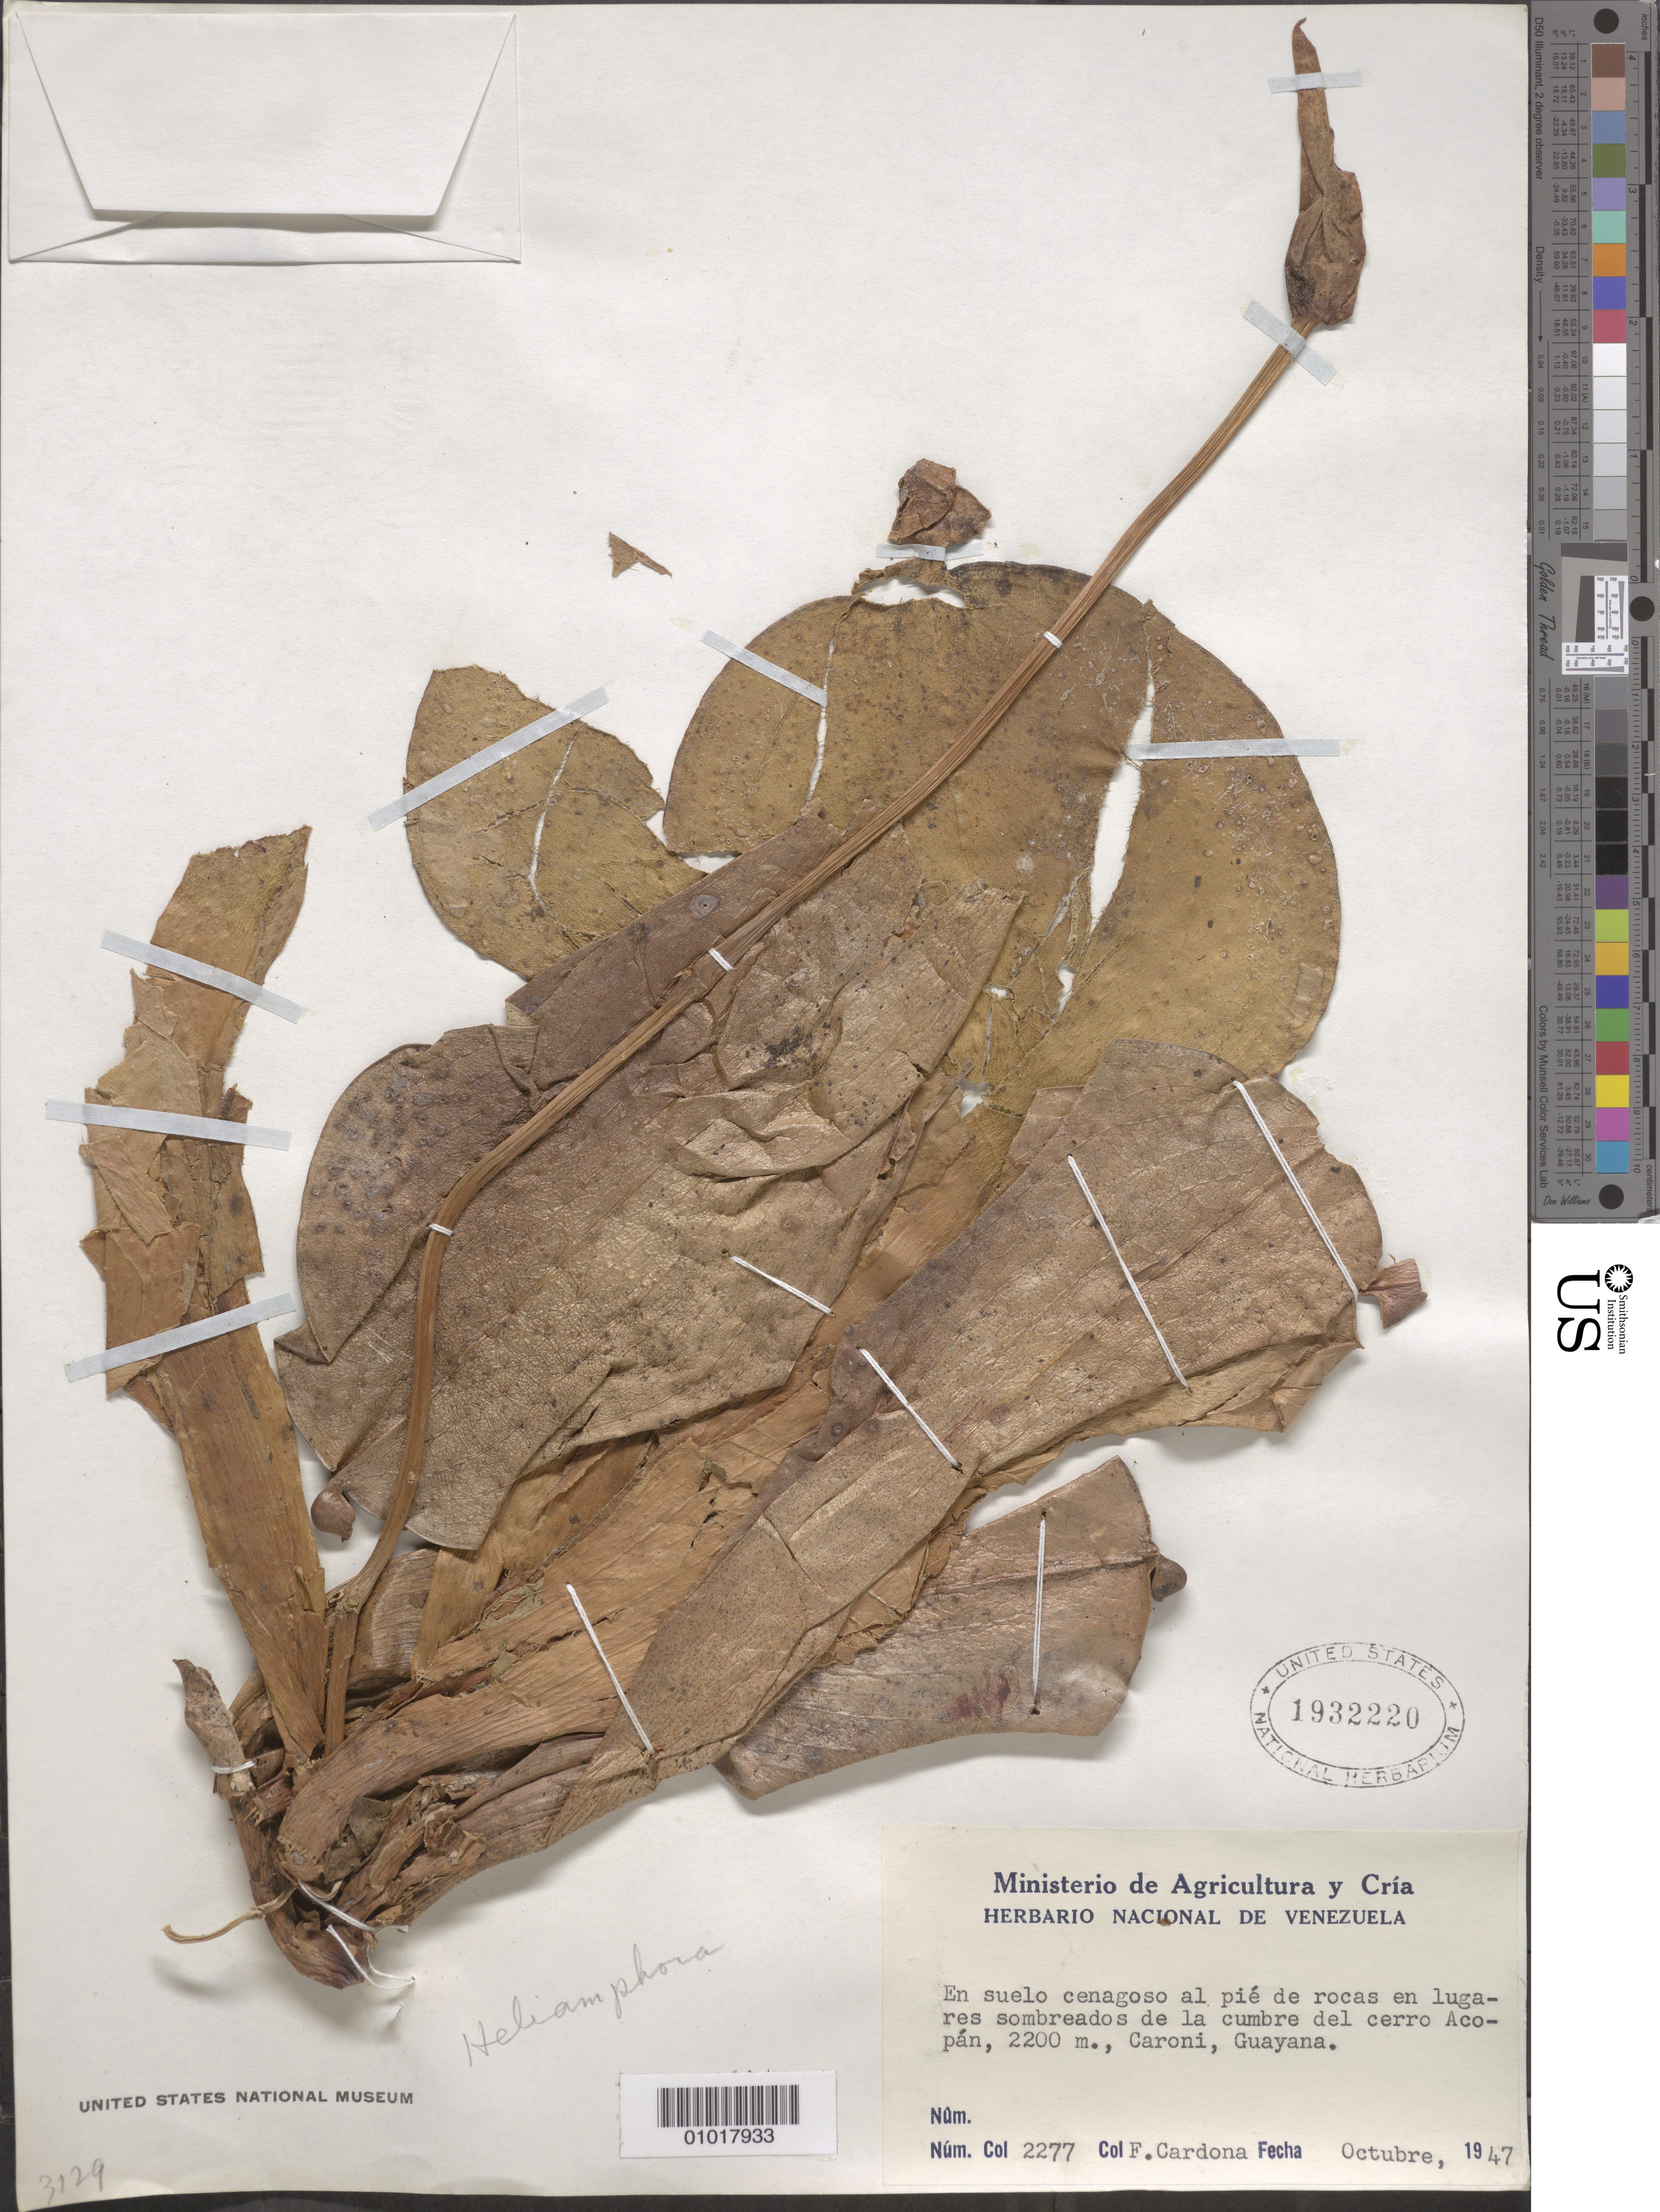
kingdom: Plantae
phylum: Tracheophyta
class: Magnoliopsida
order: Ericales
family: Sarraceniaceae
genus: Heliamphora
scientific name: Heliamphora minor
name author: Gleason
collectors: J. Steyermark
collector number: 2277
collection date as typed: Oct-47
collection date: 1947-10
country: Guyana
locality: En lugares sombreados de la cumbre del cerro Acopan. Caroni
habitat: En suelo cenagoso al pie de rocas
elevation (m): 2200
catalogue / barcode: US 1932220